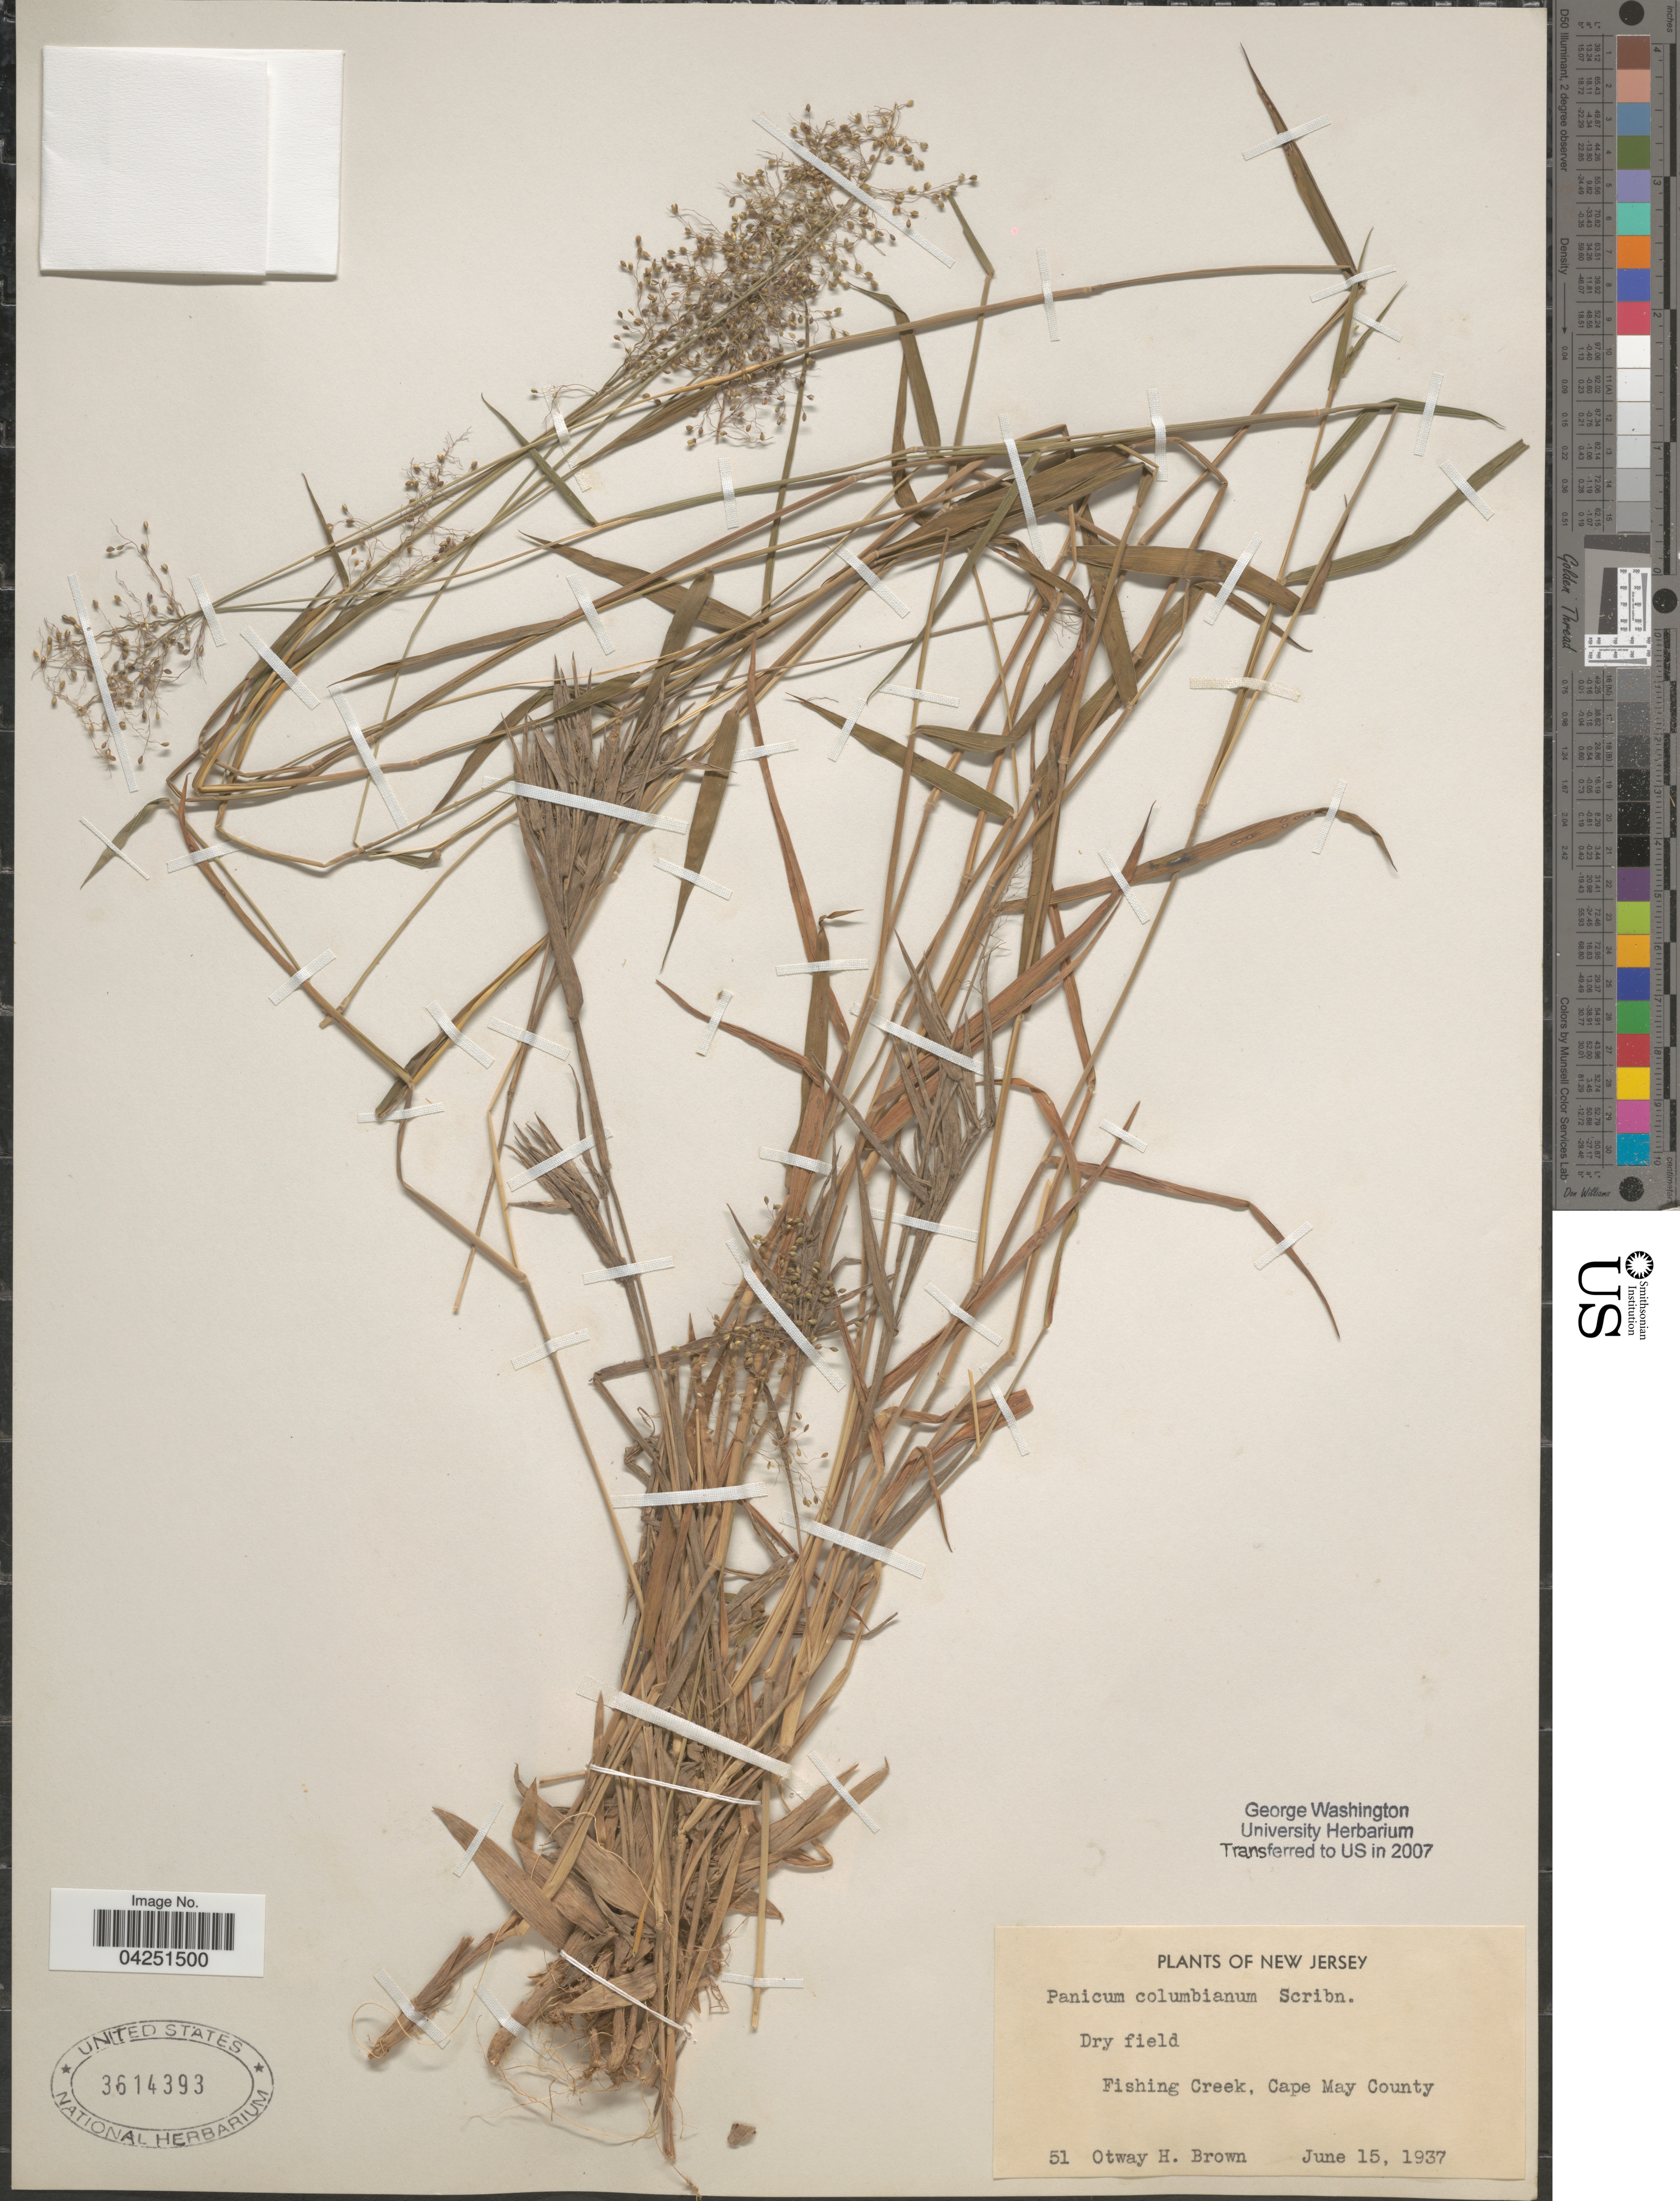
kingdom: Plantae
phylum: Tracheophyta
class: Liliopsida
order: Poales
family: Poaceae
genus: Dichanthelium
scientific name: Dichanthelium acuminatum var. acuminatum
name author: (Sw.) Gould & C.A. Clark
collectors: O. Brown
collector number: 51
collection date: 1937-06-15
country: United States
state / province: New Jersey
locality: Dry field. Fishing Creek, Cape May County.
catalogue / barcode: US 3614393